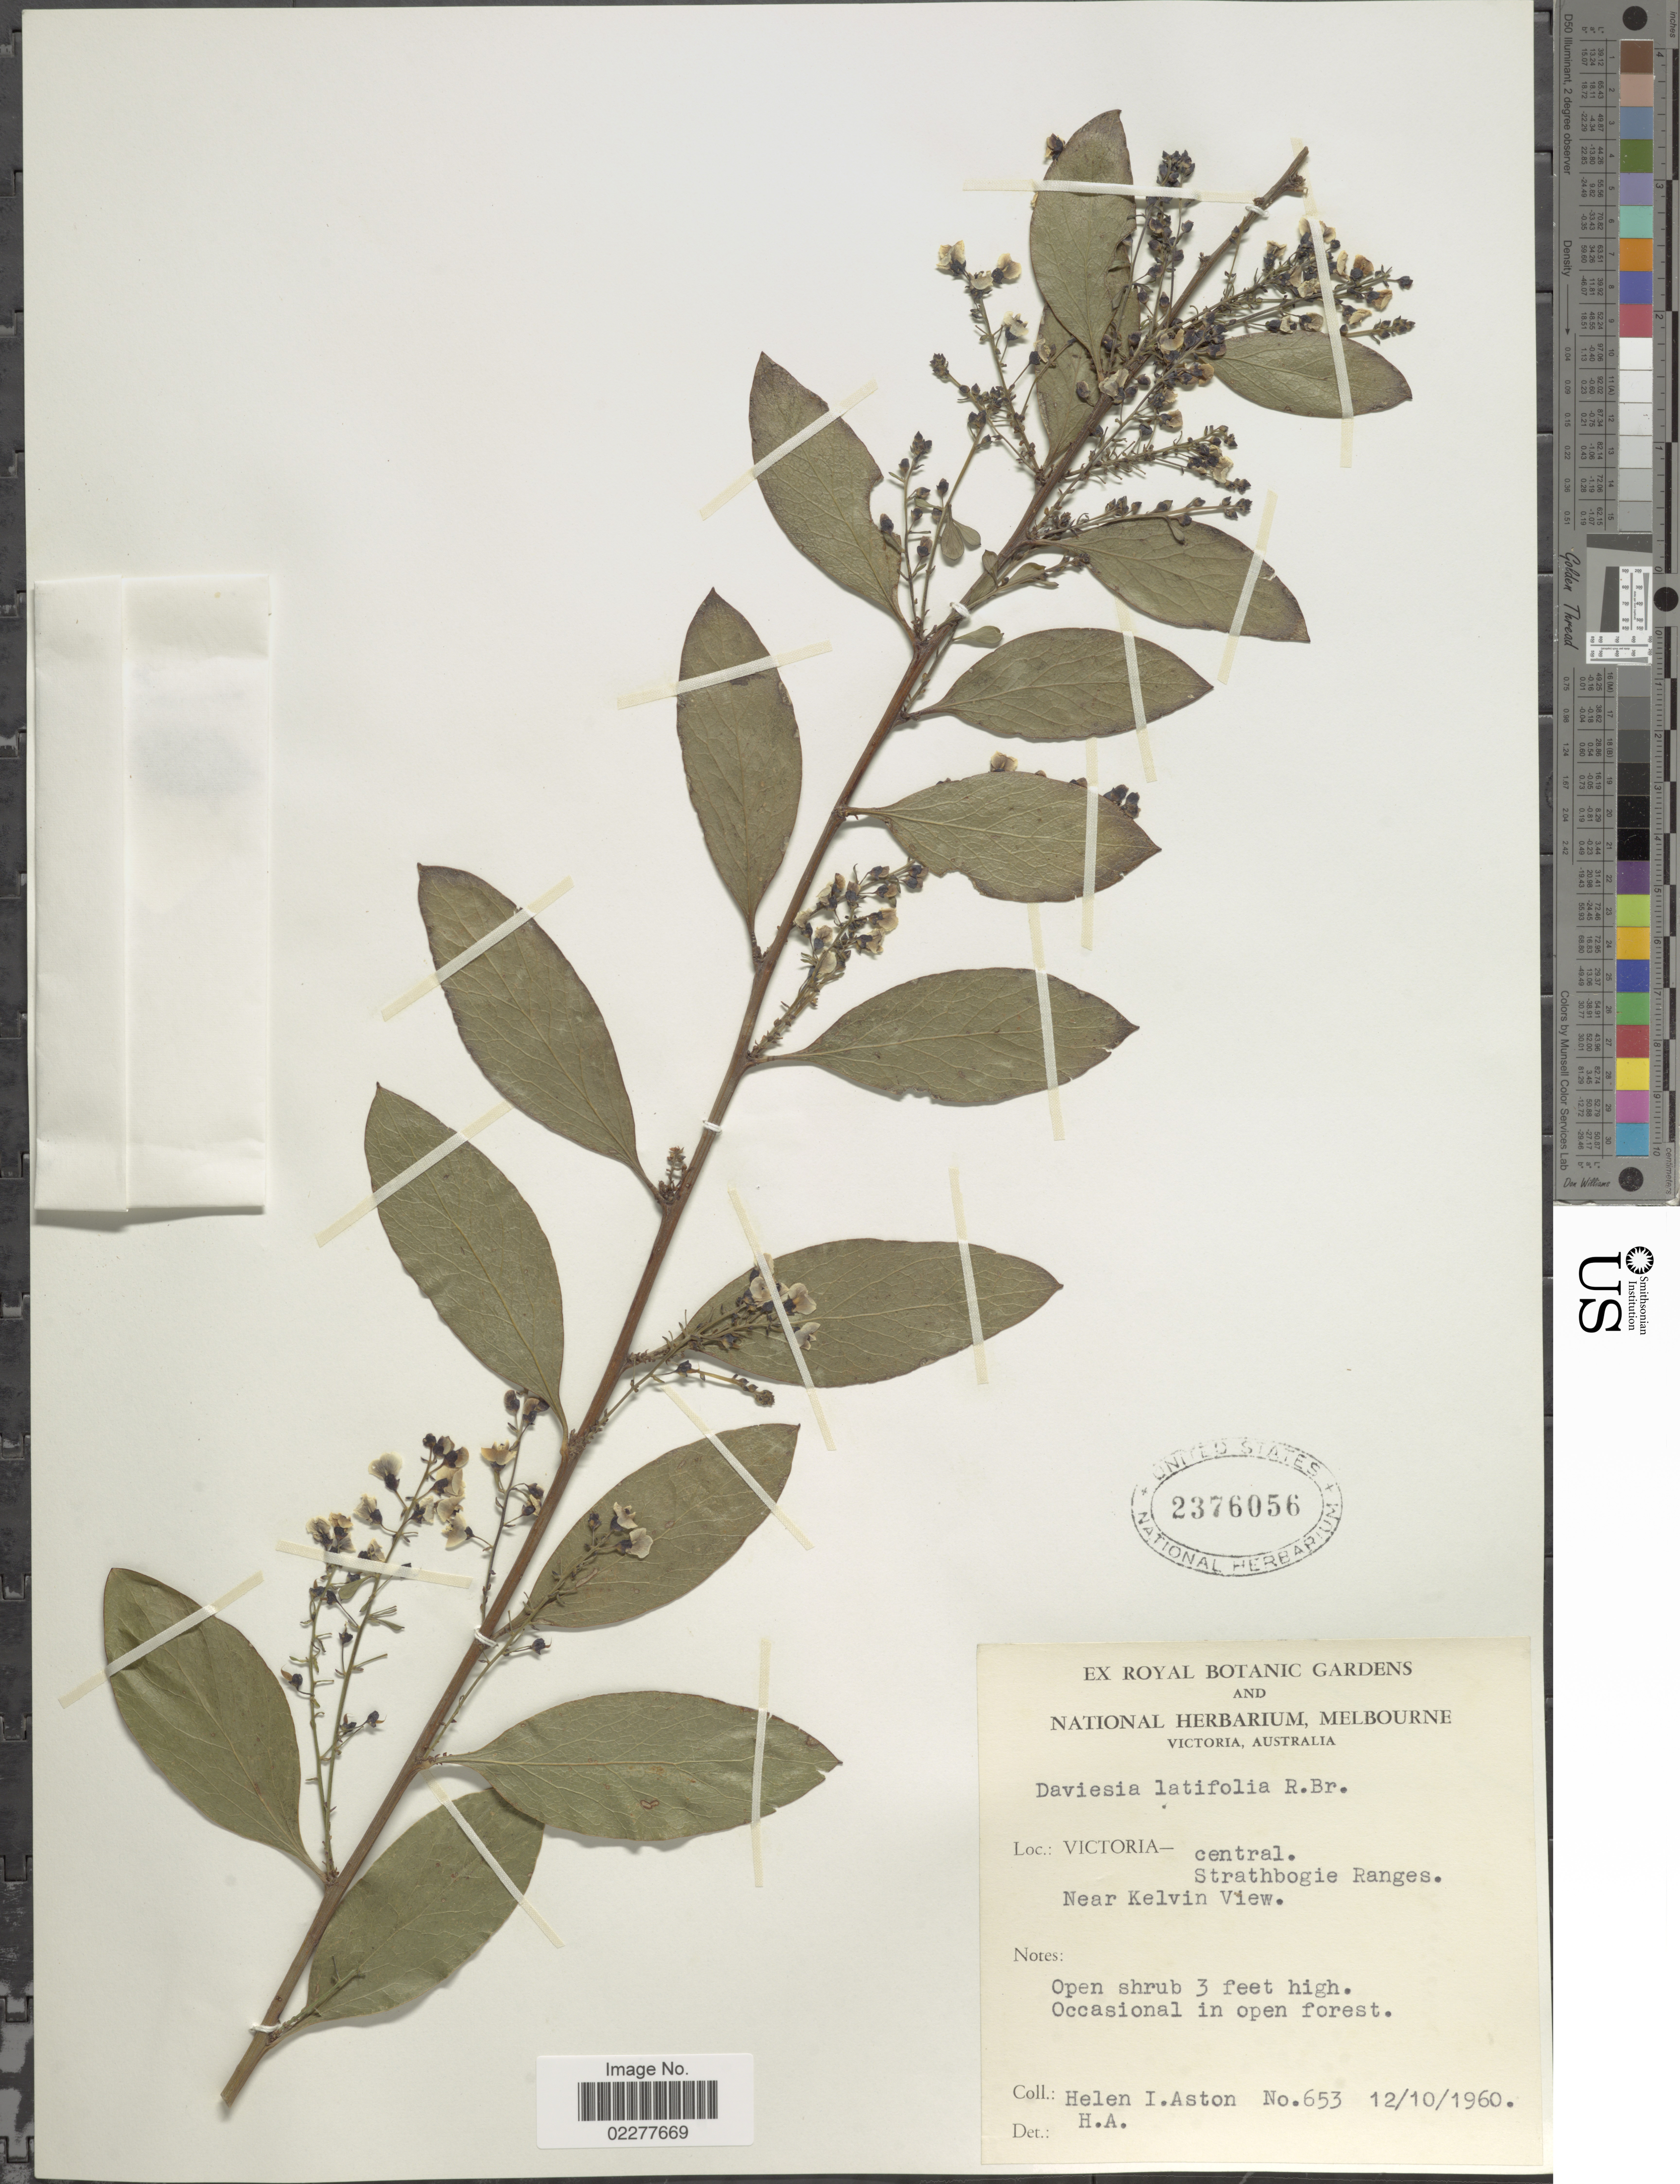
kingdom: Plantae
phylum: Tracheophyta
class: Magnoliopsida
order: Fabales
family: Fabaceae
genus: Daviesia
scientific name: Daviesia latifolia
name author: R. Br.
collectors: H. I. Aston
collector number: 653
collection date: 1960-10-12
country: Australia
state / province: Victoria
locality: Victoria - central. Strathbogie Ranges. Near Kelvin View.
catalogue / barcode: US 2376056